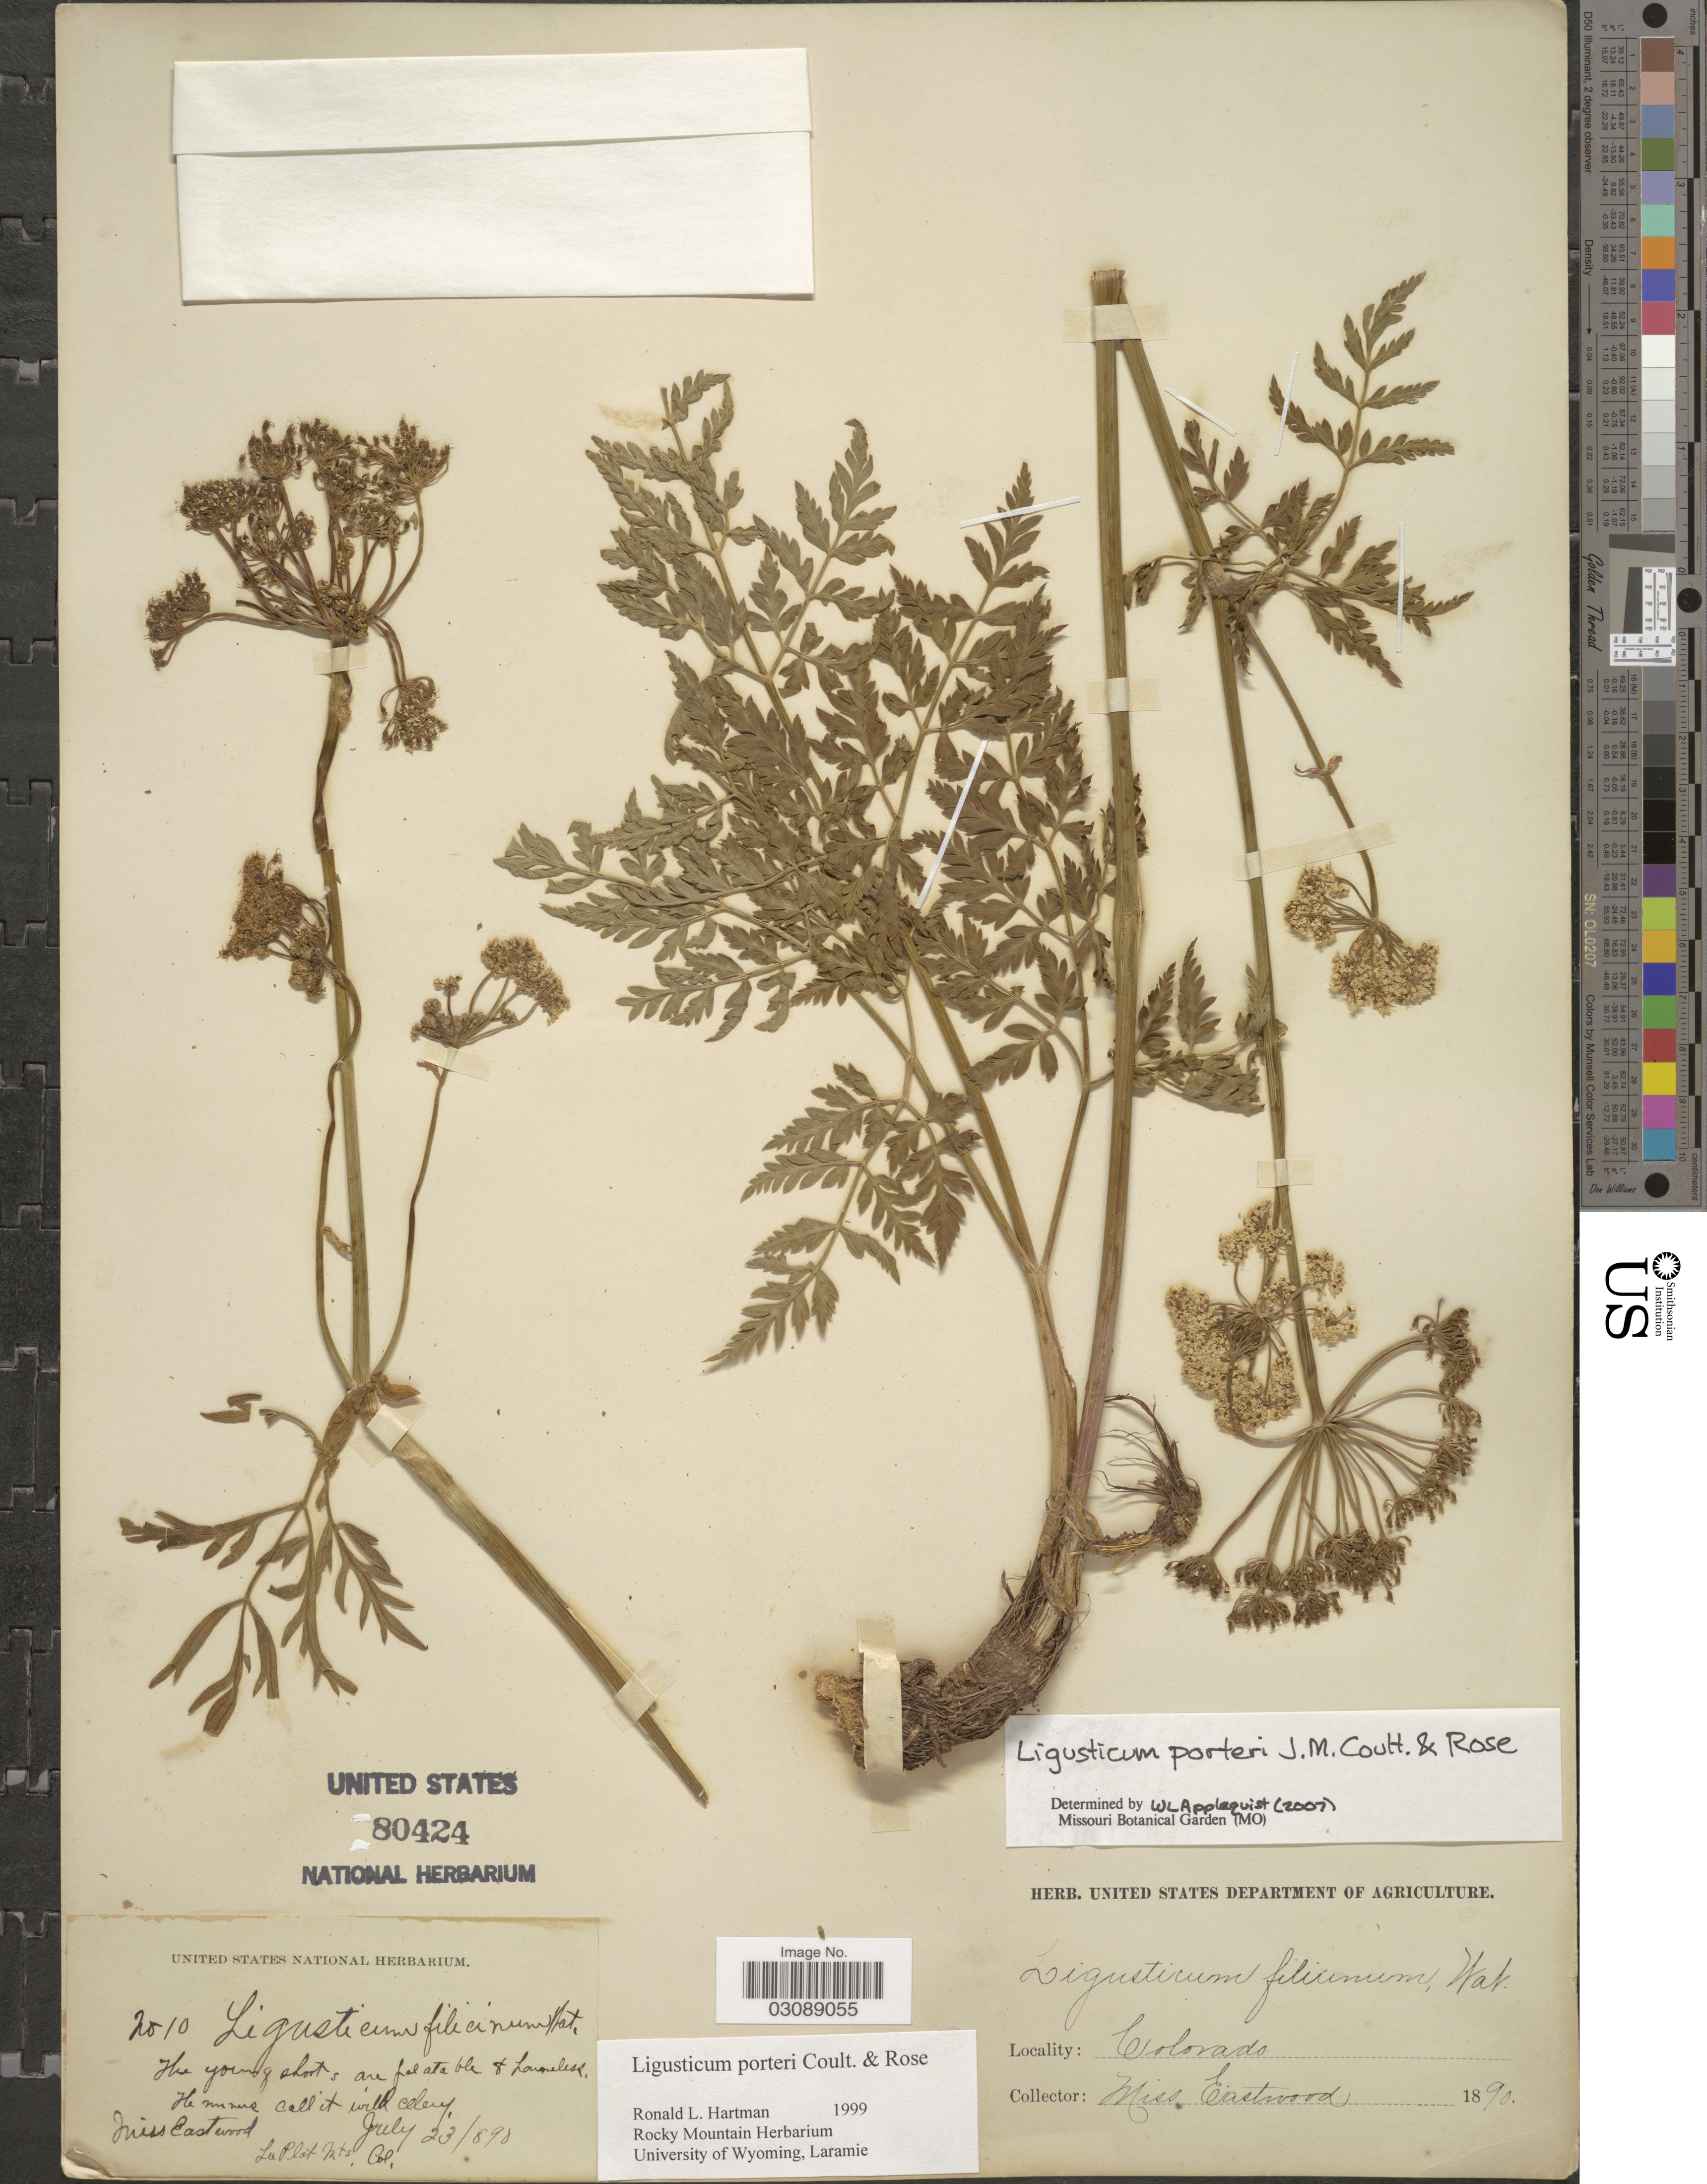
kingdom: Plantae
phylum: Tracheophyta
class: Magnoliopsida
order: Apiales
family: Apiaceae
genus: Ligusticum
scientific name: Ligusticum porteri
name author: J.M. Coult. & Rose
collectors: Eastwood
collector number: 10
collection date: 1890-07-23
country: United States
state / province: Colorado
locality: La Plat Mts.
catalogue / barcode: US 80424